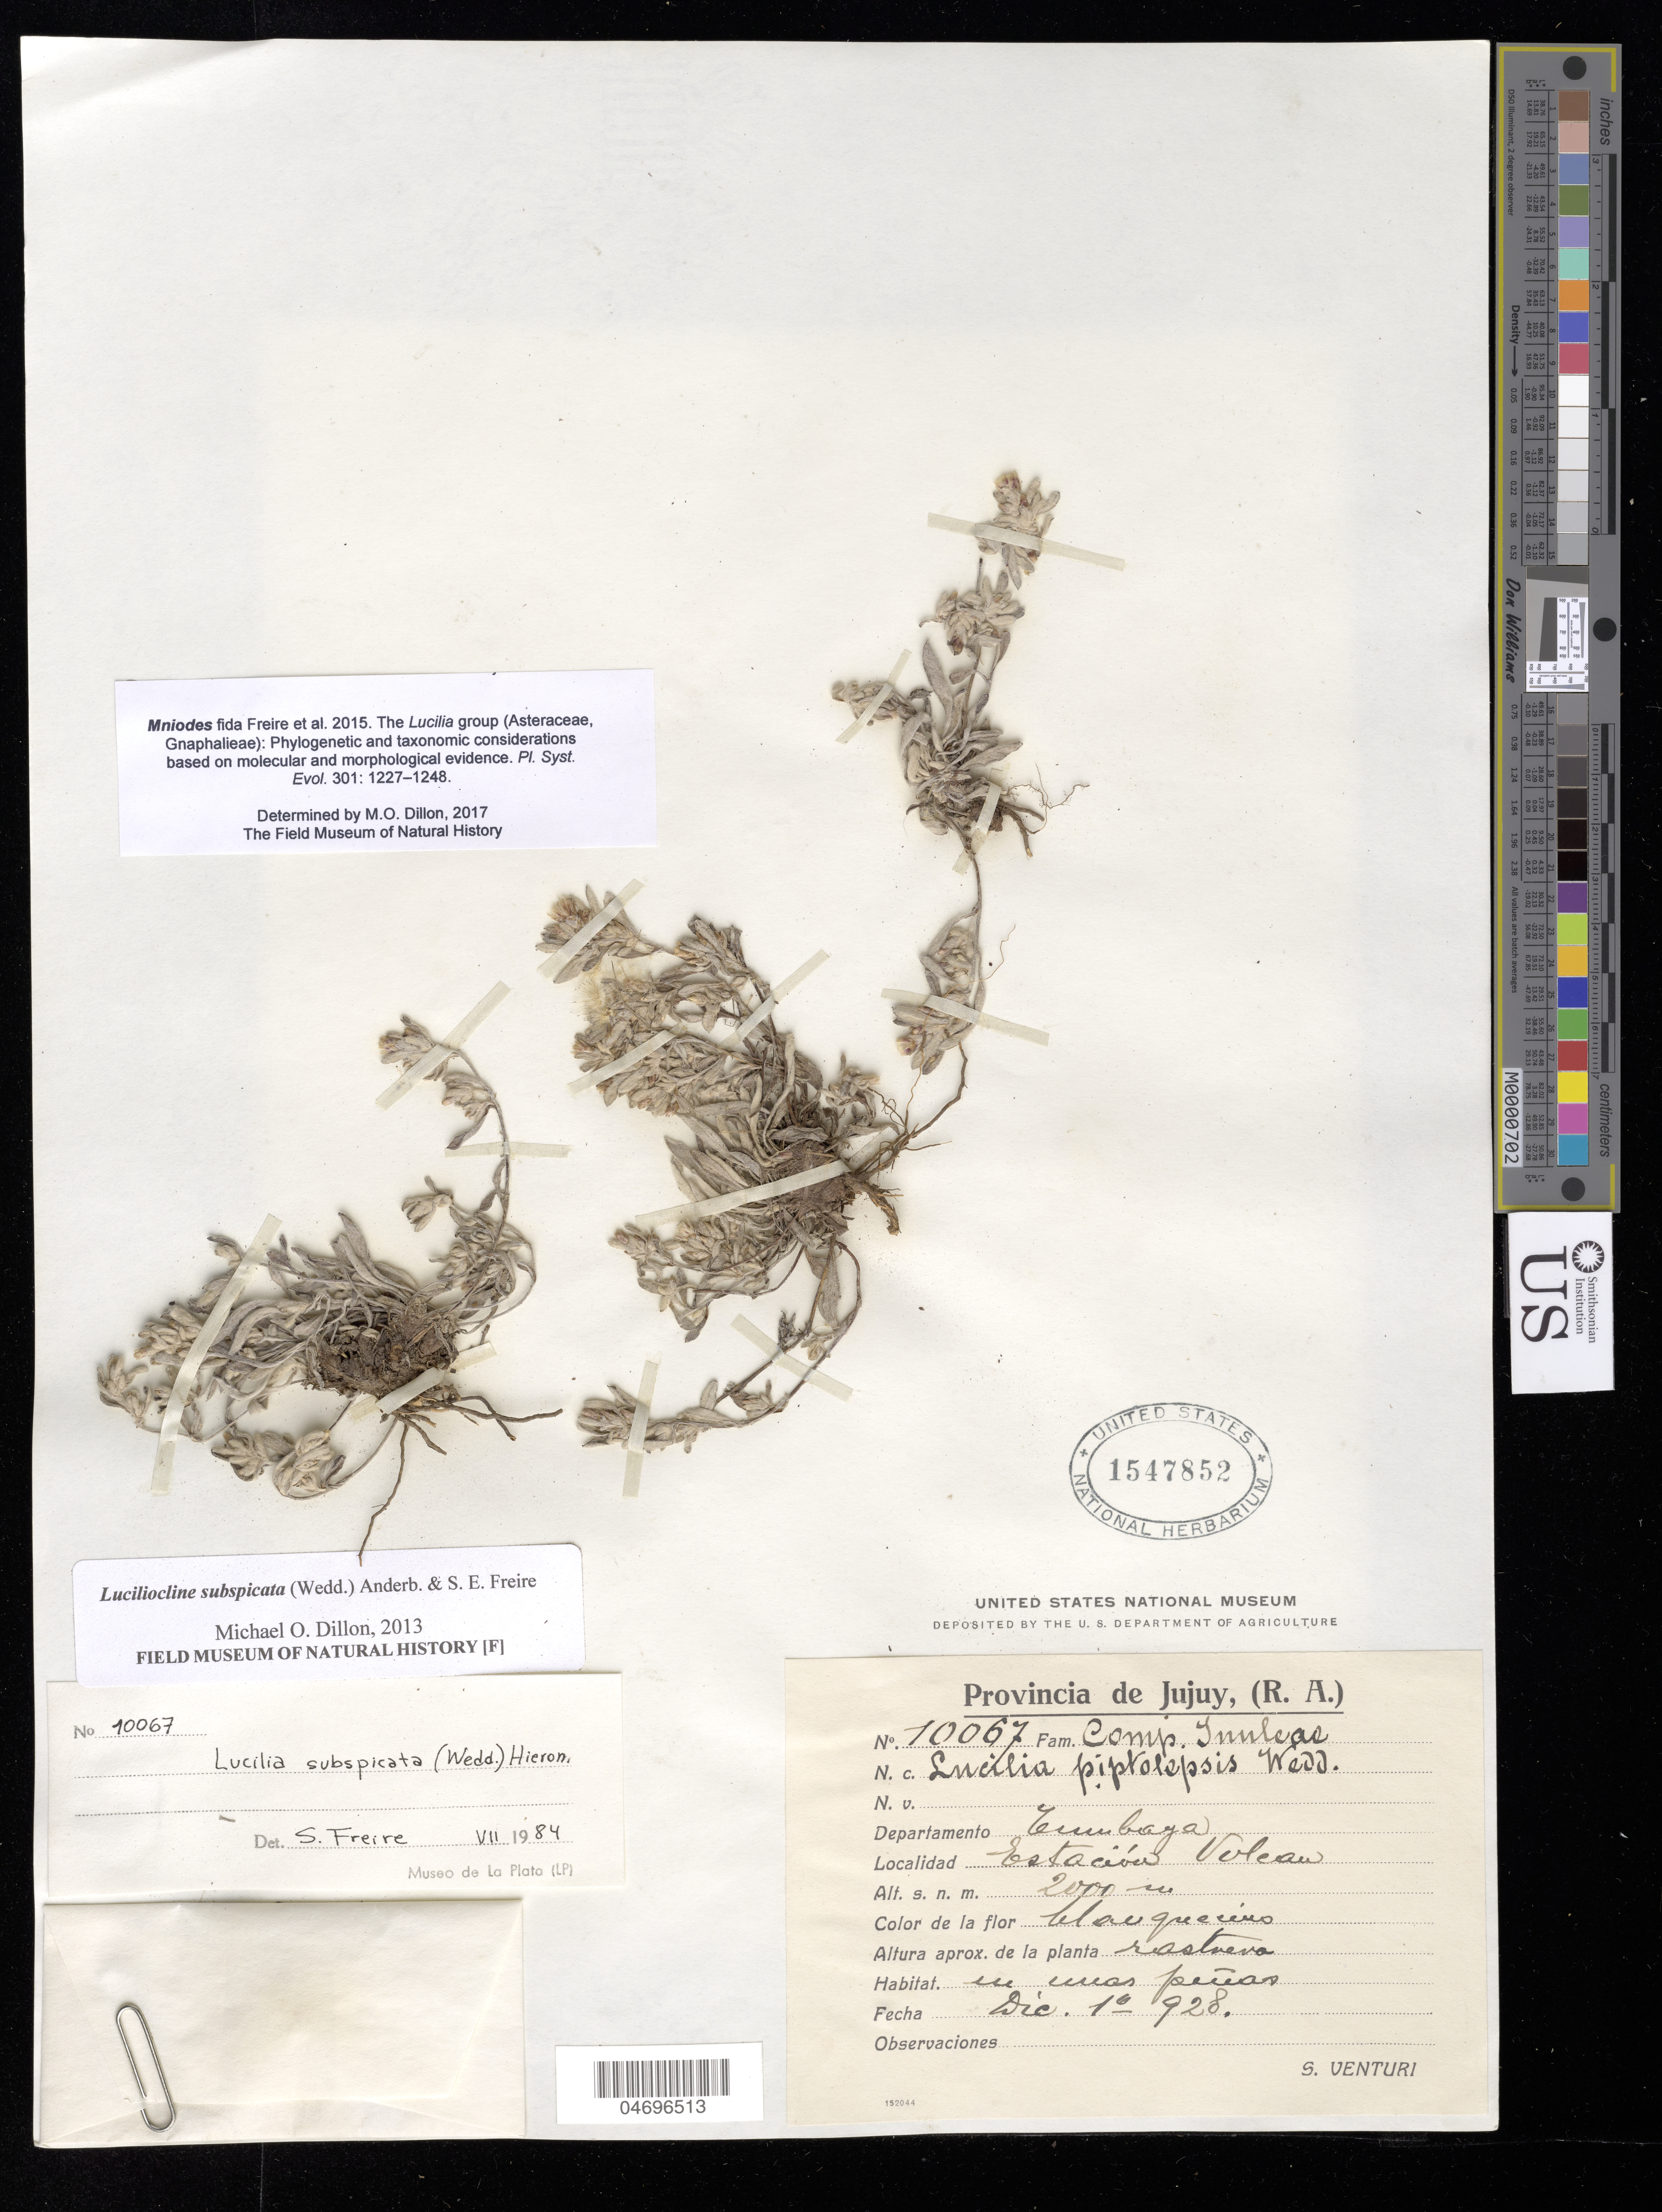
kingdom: Plantae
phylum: Tracheophyta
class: Magnoliopsida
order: Asterales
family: Asteraceae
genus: Mniodes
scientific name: Mniodes subspicata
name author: (Wedd.) S.E. Freire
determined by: Dillon, M. O.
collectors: S. Venturi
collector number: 10067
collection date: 1928-12-01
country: Argentina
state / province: Jujuy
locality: Dept. Cumbaya, Estacion Voleau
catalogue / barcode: US 1547852